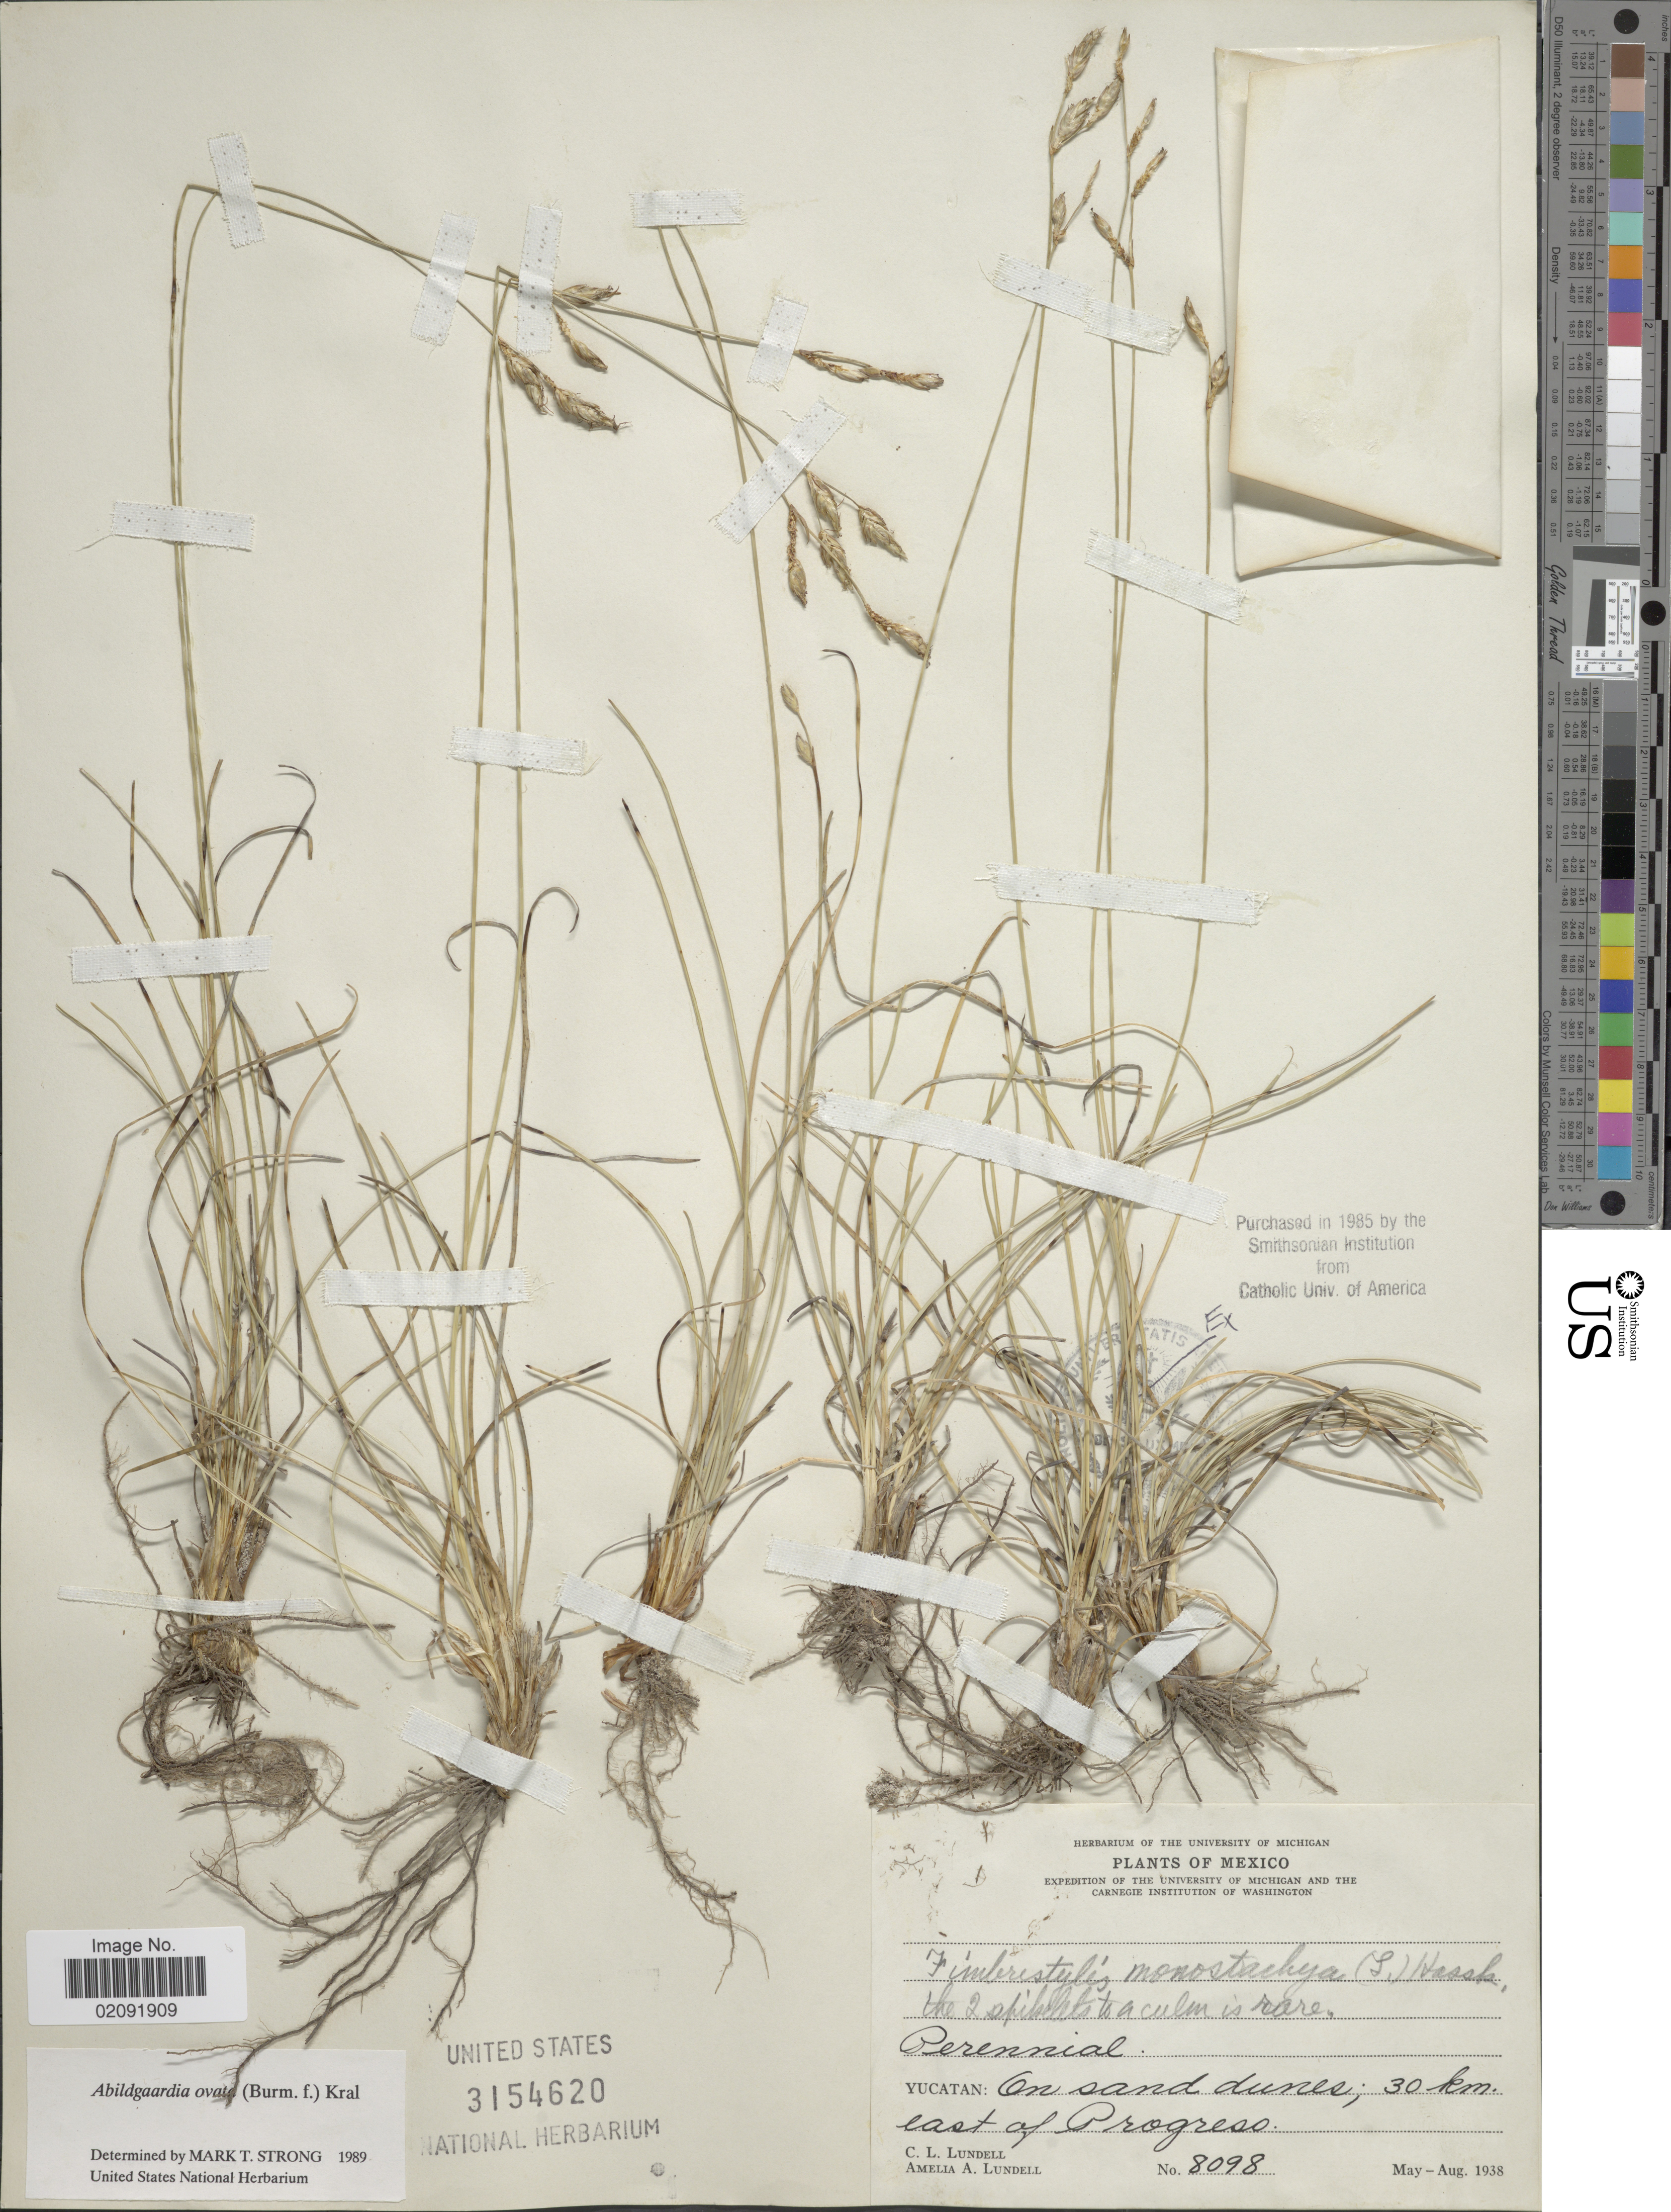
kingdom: Plantae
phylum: Tracheophyta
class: Liliopsida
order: Poales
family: Cyperaceae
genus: Abildgaardia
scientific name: Abildgaardia ovata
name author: (Burm. f.) Kral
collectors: C. L. Lundell & A. A. Lundell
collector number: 8098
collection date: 1938-05/1938-08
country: Mexico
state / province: Yucatán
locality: Perennial, On sand dunes; 30 km east of Progreso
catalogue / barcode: US 3154620